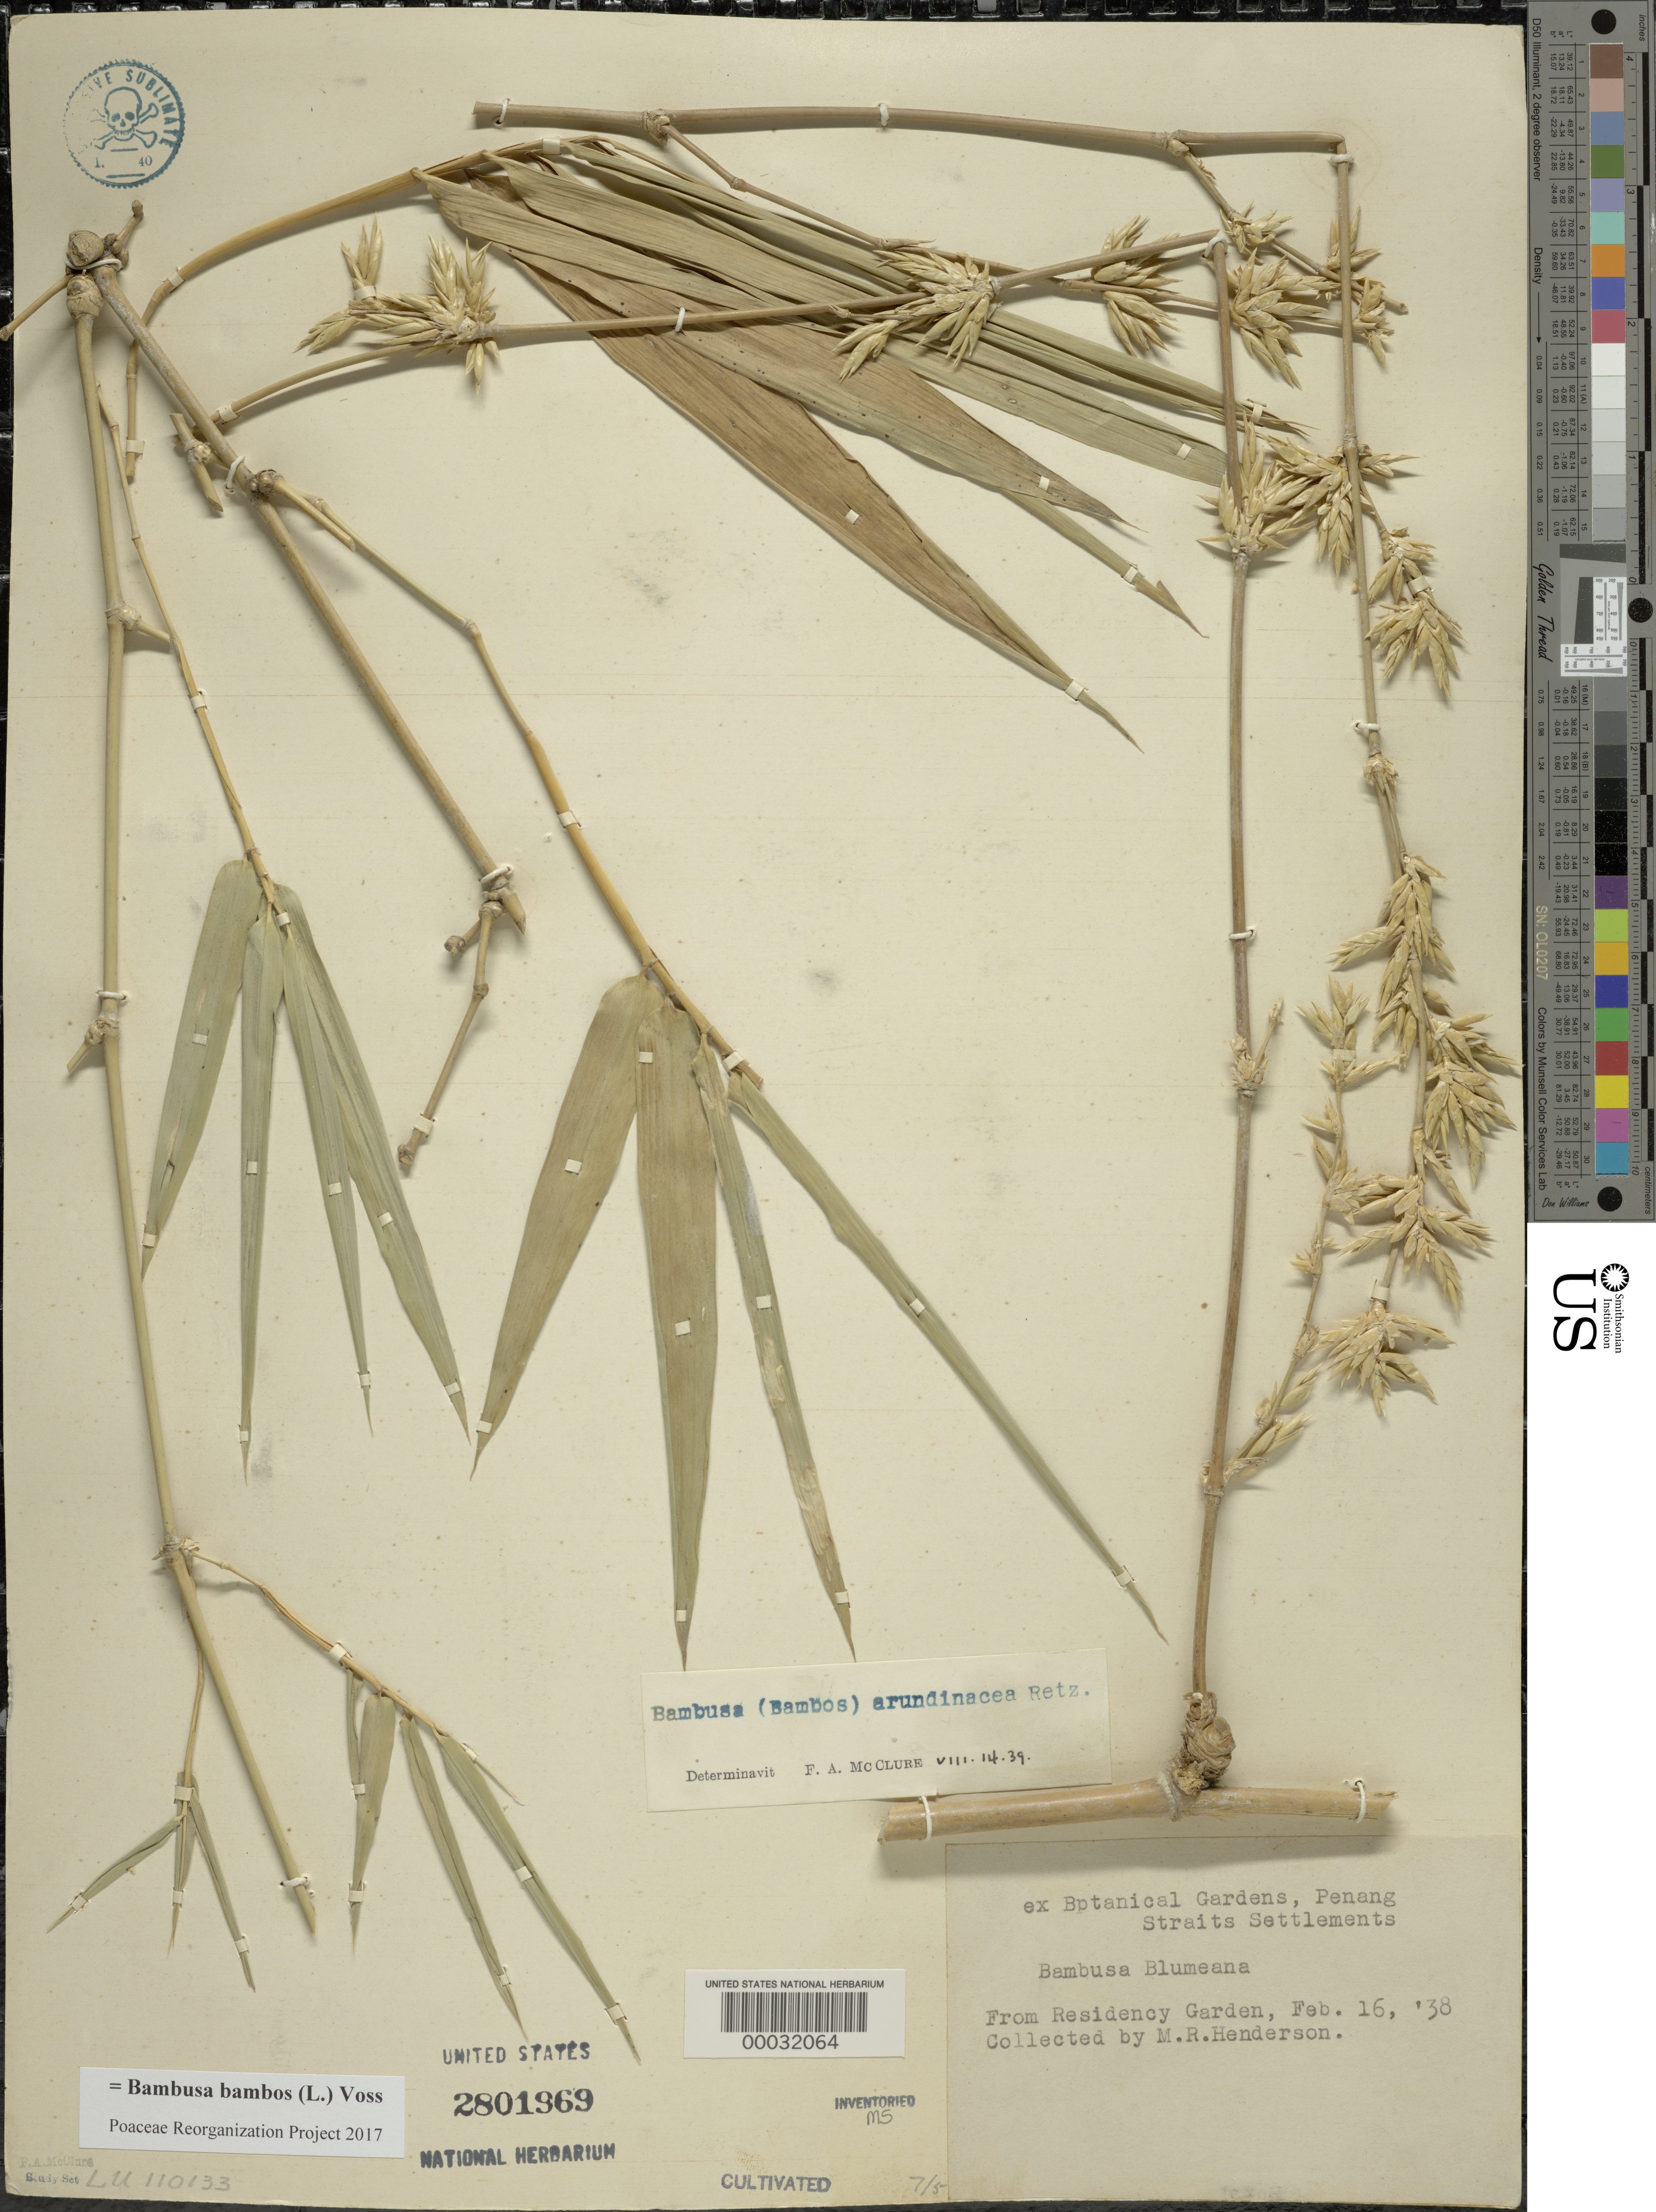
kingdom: Plantae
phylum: Tracheophyta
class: Liliopsida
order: Poales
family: Poaceae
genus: Bambusa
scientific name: Bambusa bambos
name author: (L.) Voss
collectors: M. Henderson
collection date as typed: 16 Feb 1938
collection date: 1938-02-16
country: China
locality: Botanical garden-penang, straits settlement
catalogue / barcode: US 2801969